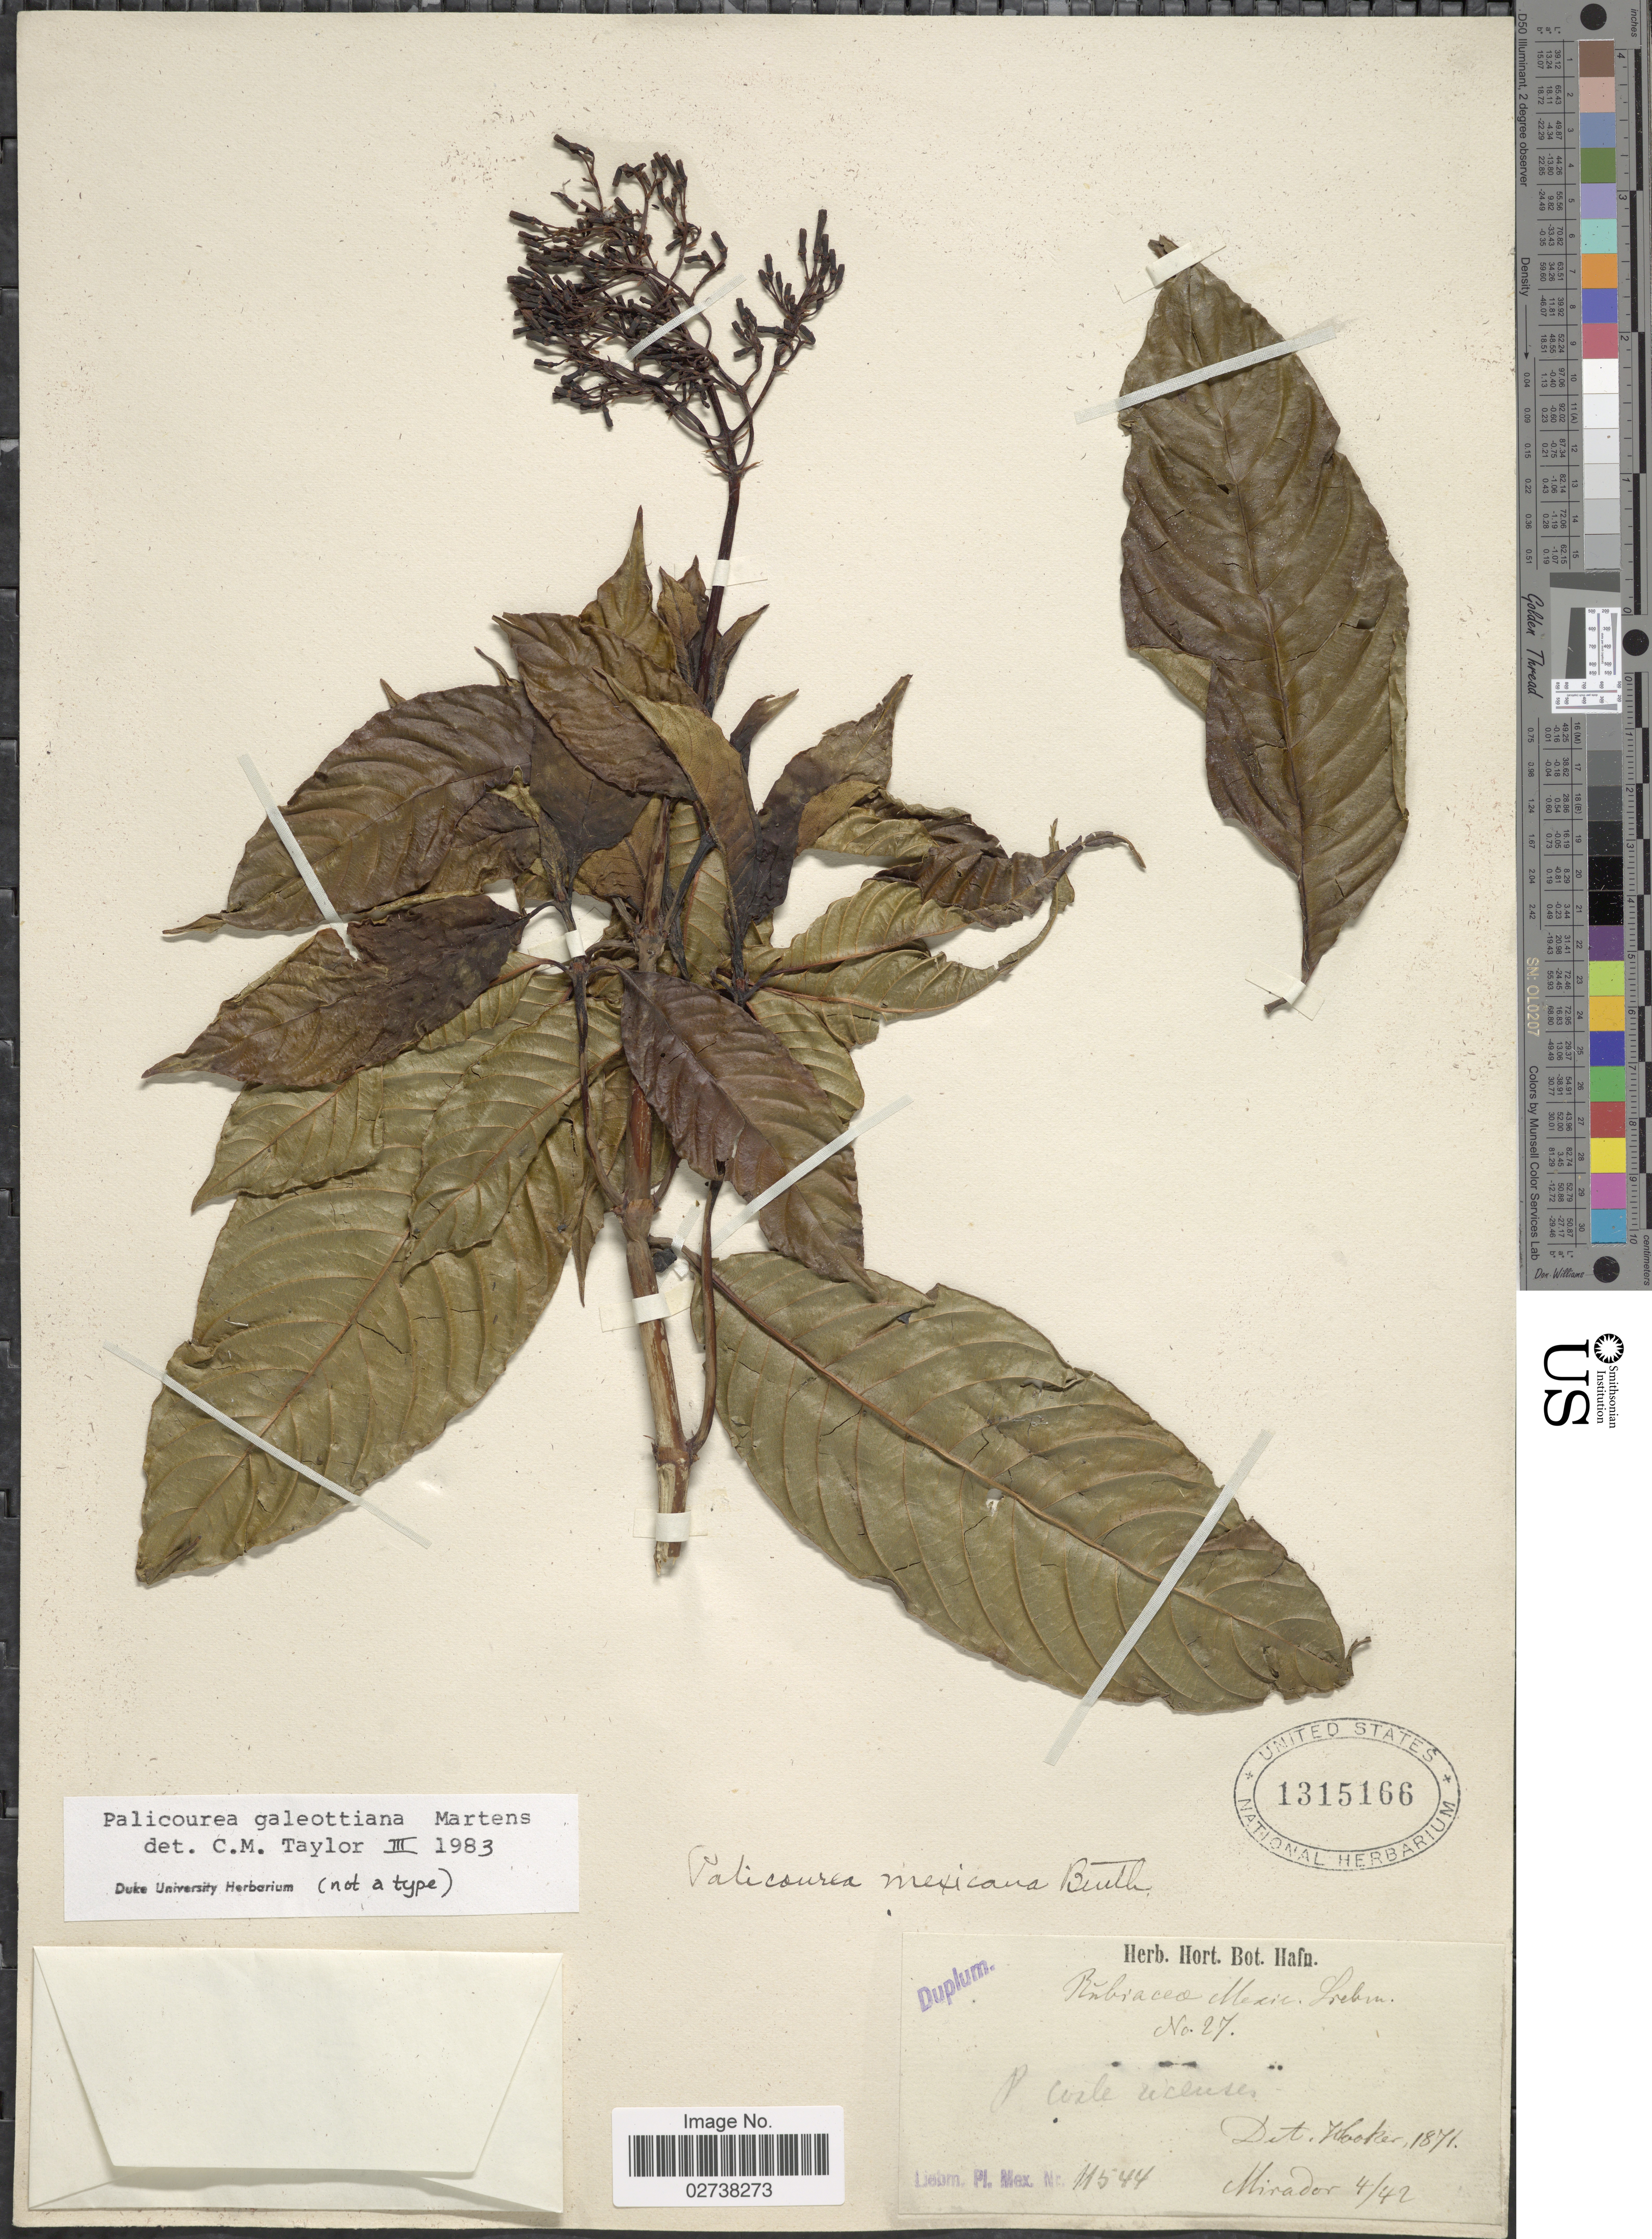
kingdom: Plantae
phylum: Tracheophyta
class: Magnoliopsida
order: Gentianales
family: Rubiaceae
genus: Palicourea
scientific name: Palicourea galeottiana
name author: M. Martens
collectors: Liebmann, --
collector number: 11544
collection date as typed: Transcribed d/m/y: /4/42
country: Mexico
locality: Mirador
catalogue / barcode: US 1315166